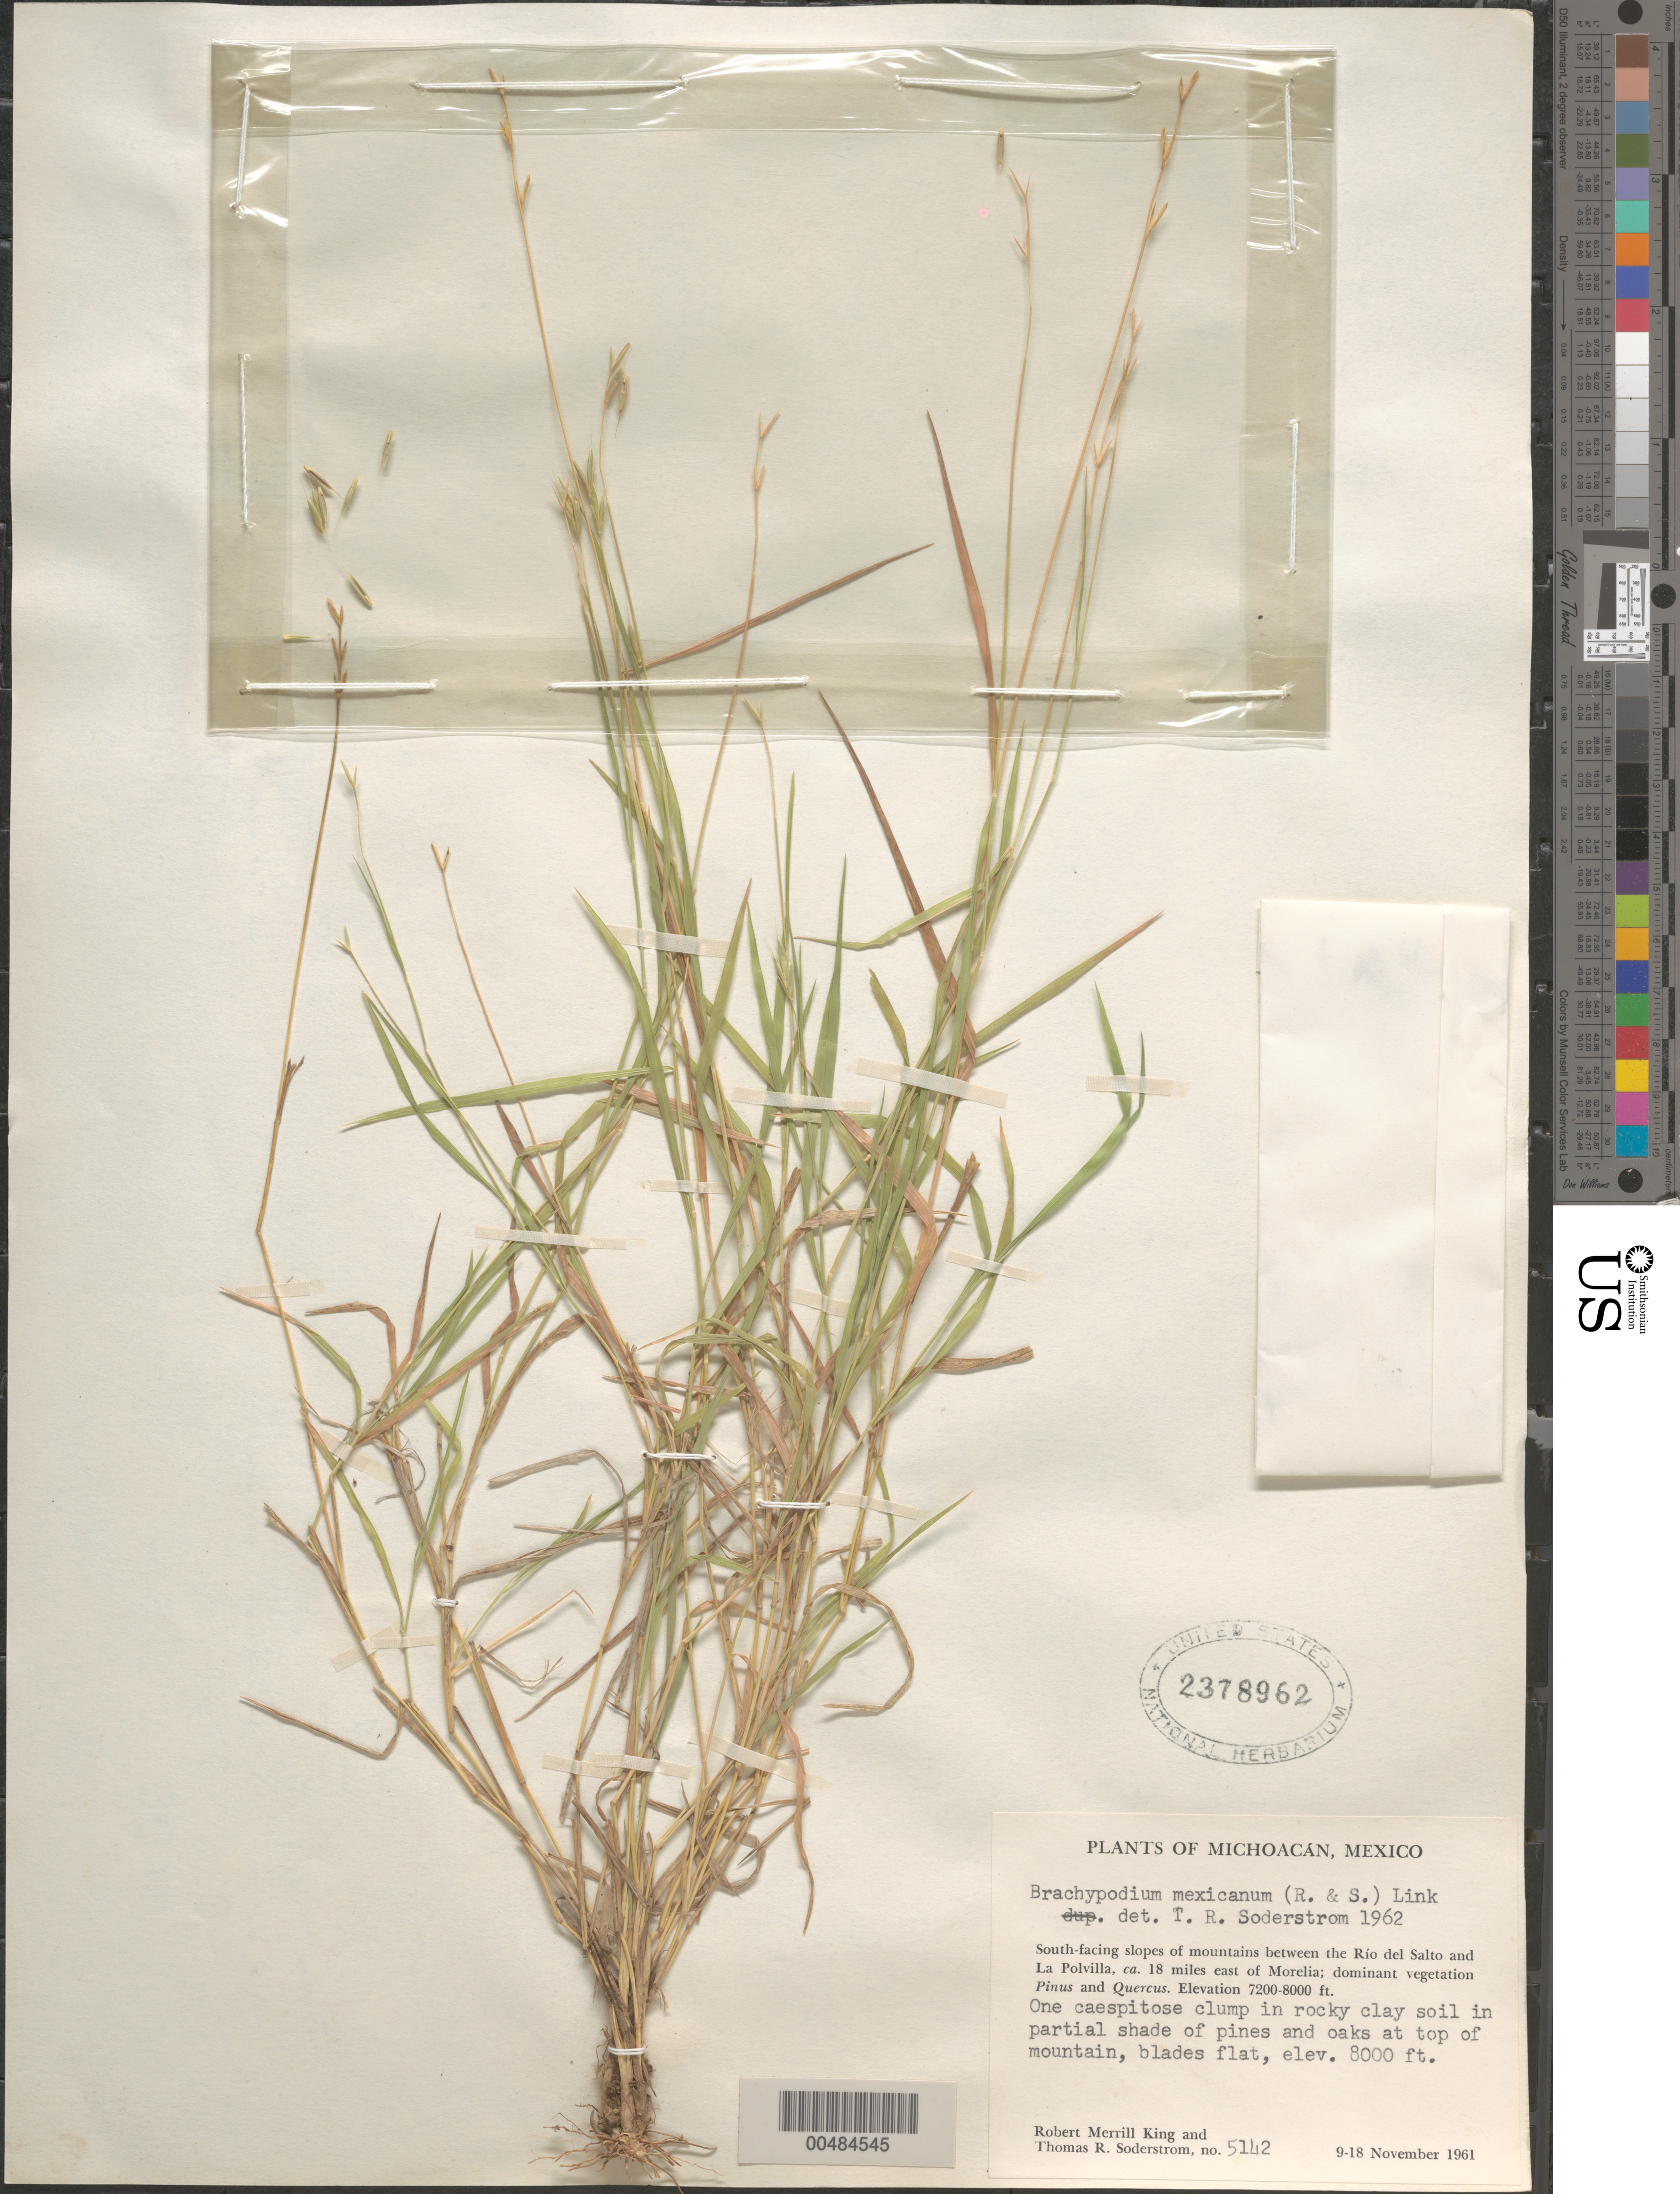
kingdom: Plantae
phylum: Tracheophyta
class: Liliopsida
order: Poales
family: Poaceae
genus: Brachypodium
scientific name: Brachypodium mexicanum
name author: (Roem. & Schult.) Link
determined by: Soderstrom, T. R.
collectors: R. M. King & T. R. Soderstrom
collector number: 5142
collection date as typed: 9 Nov 1961 to 18 Nov 1961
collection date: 1961-11-09/1961-11-18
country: Mexico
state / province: Michoacán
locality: S-facing slopes of mountains between the Río del Salto and La Polvilla, about 18 mi E of Morelia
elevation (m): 2195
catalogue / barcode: US 2378962